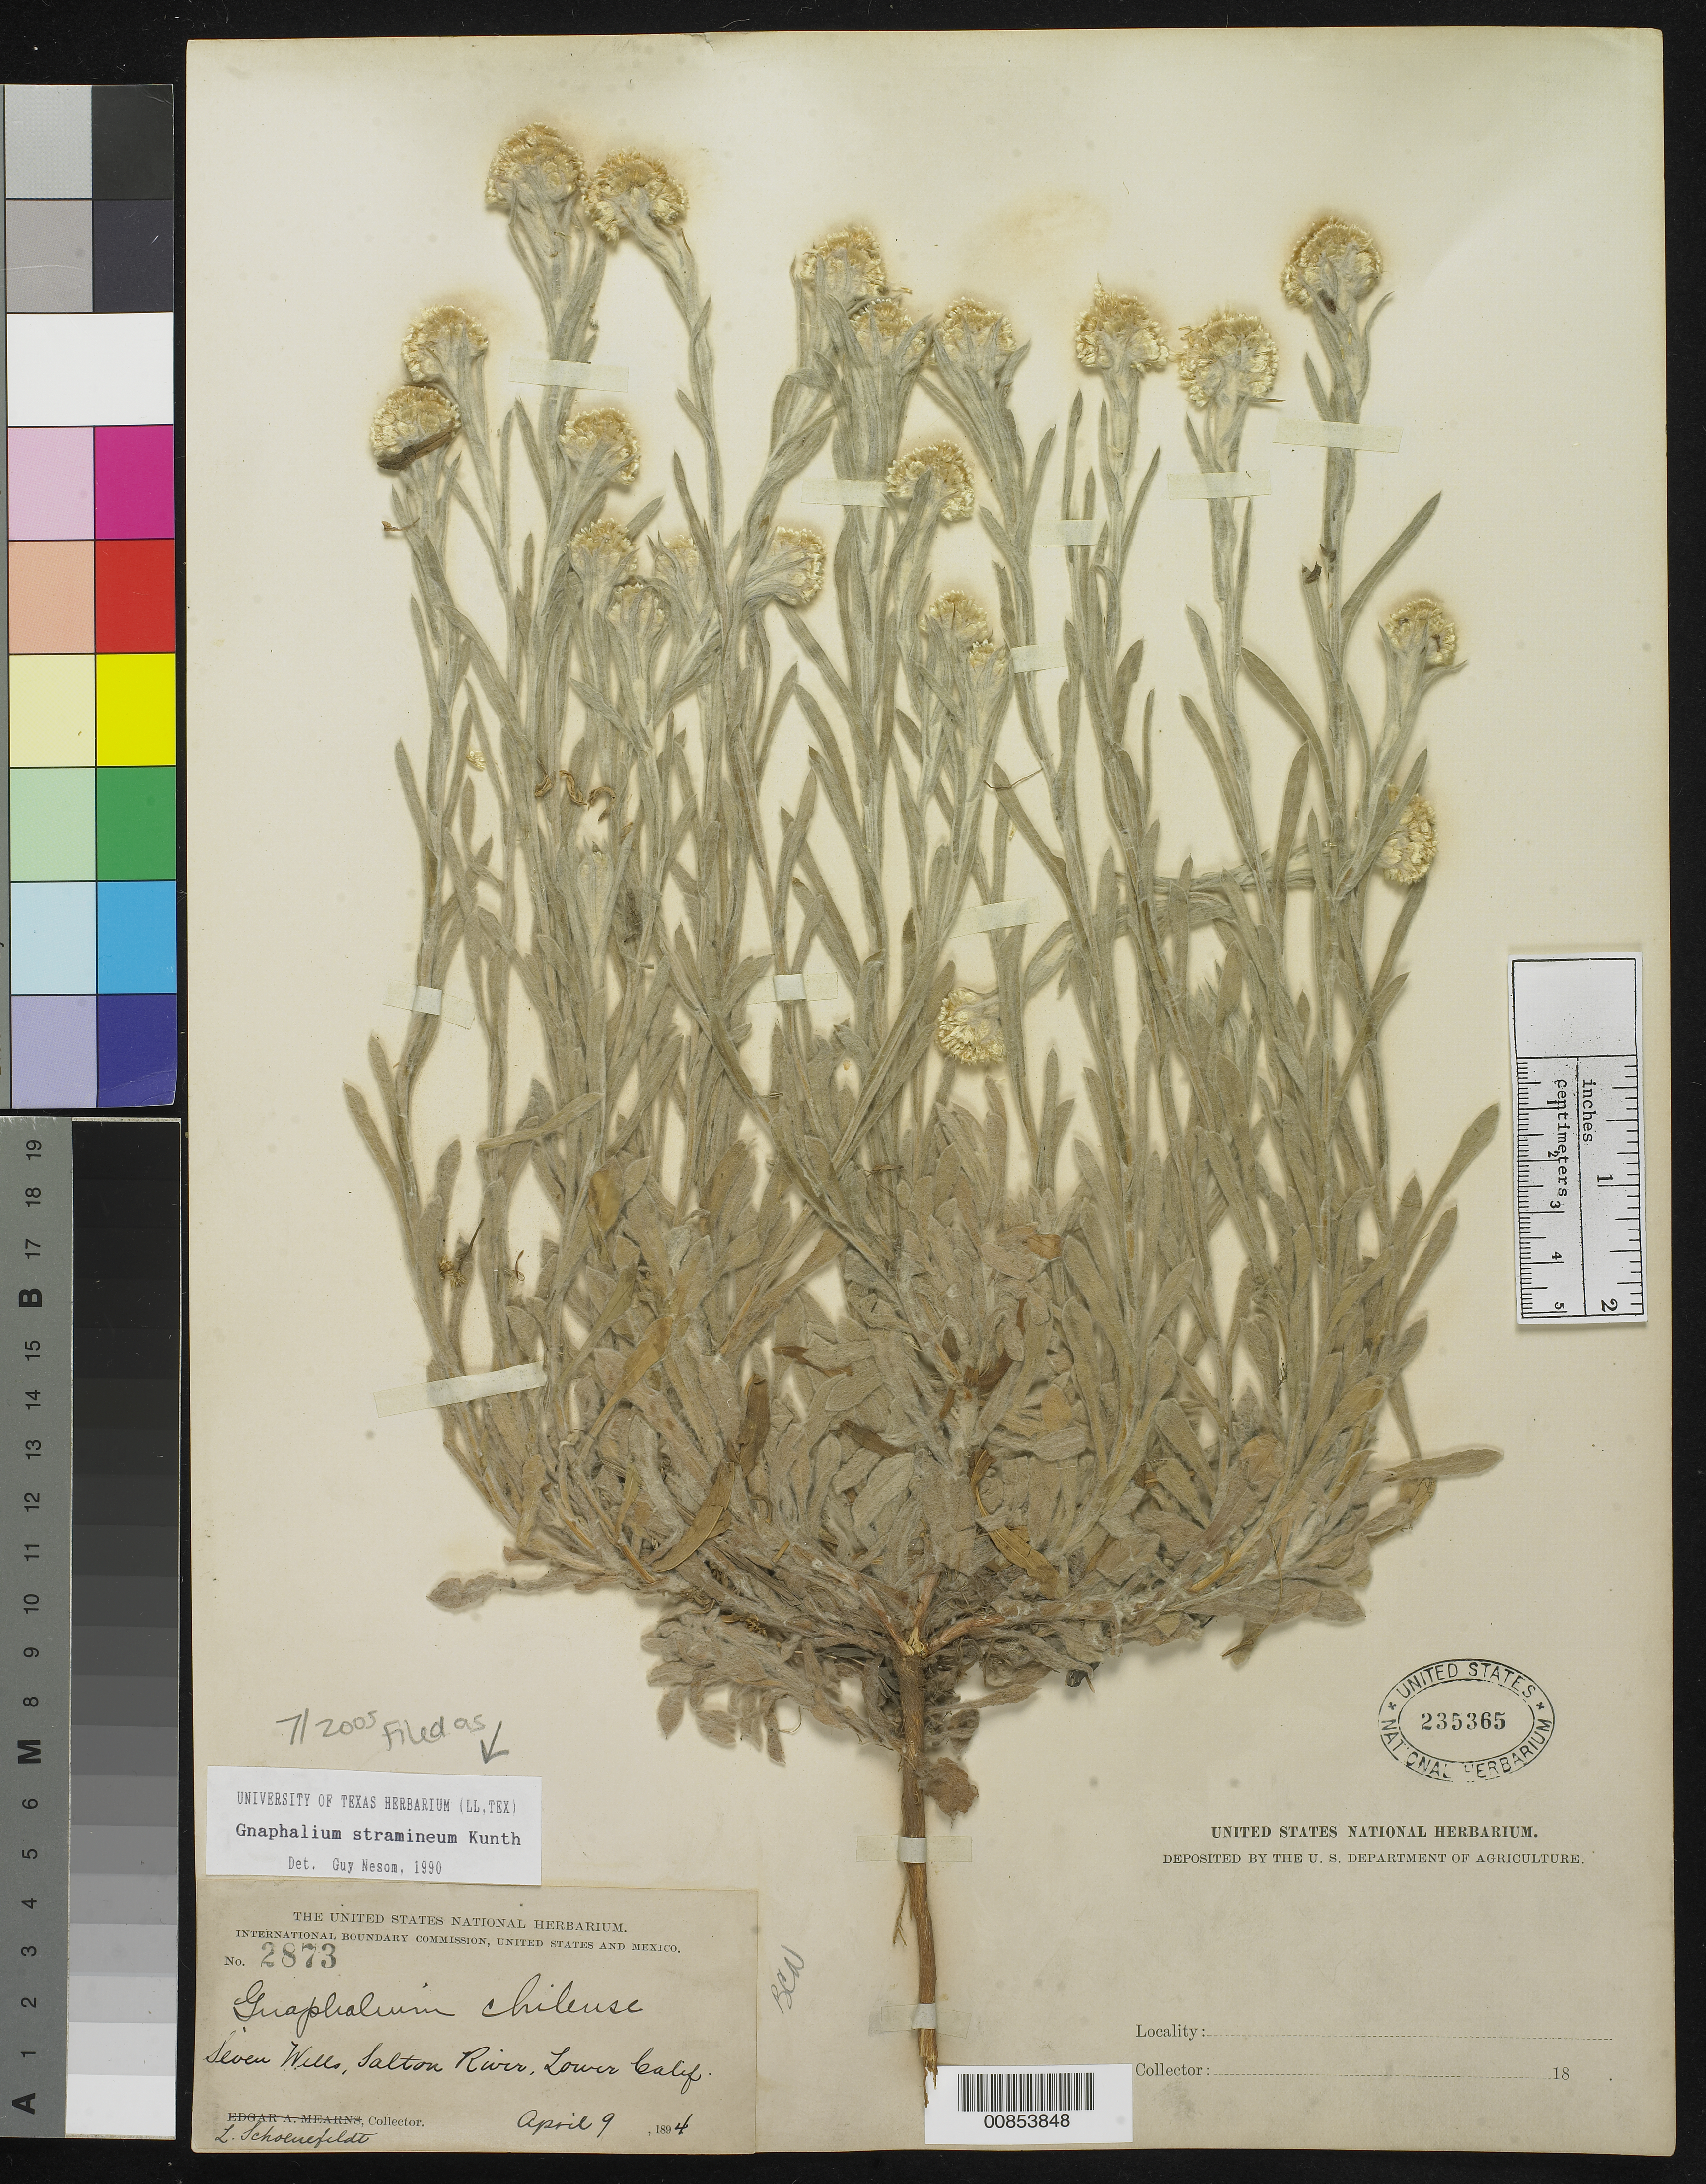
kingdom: Plantae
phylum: Tracheophyta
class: Magnoliopsida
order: Asterales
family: Asteraceae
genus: Pseudognaphalium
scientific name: Pseudognaphalium stramineum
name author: (Kunth) Anderb.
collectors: L. Schoenfeldt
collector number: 2873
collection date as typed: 09 Apr 1894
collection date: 1894-04-09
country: Mexico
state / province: Baja California Norte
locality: Seven Wells, Salton River, Baja California.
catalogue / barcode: US 235365